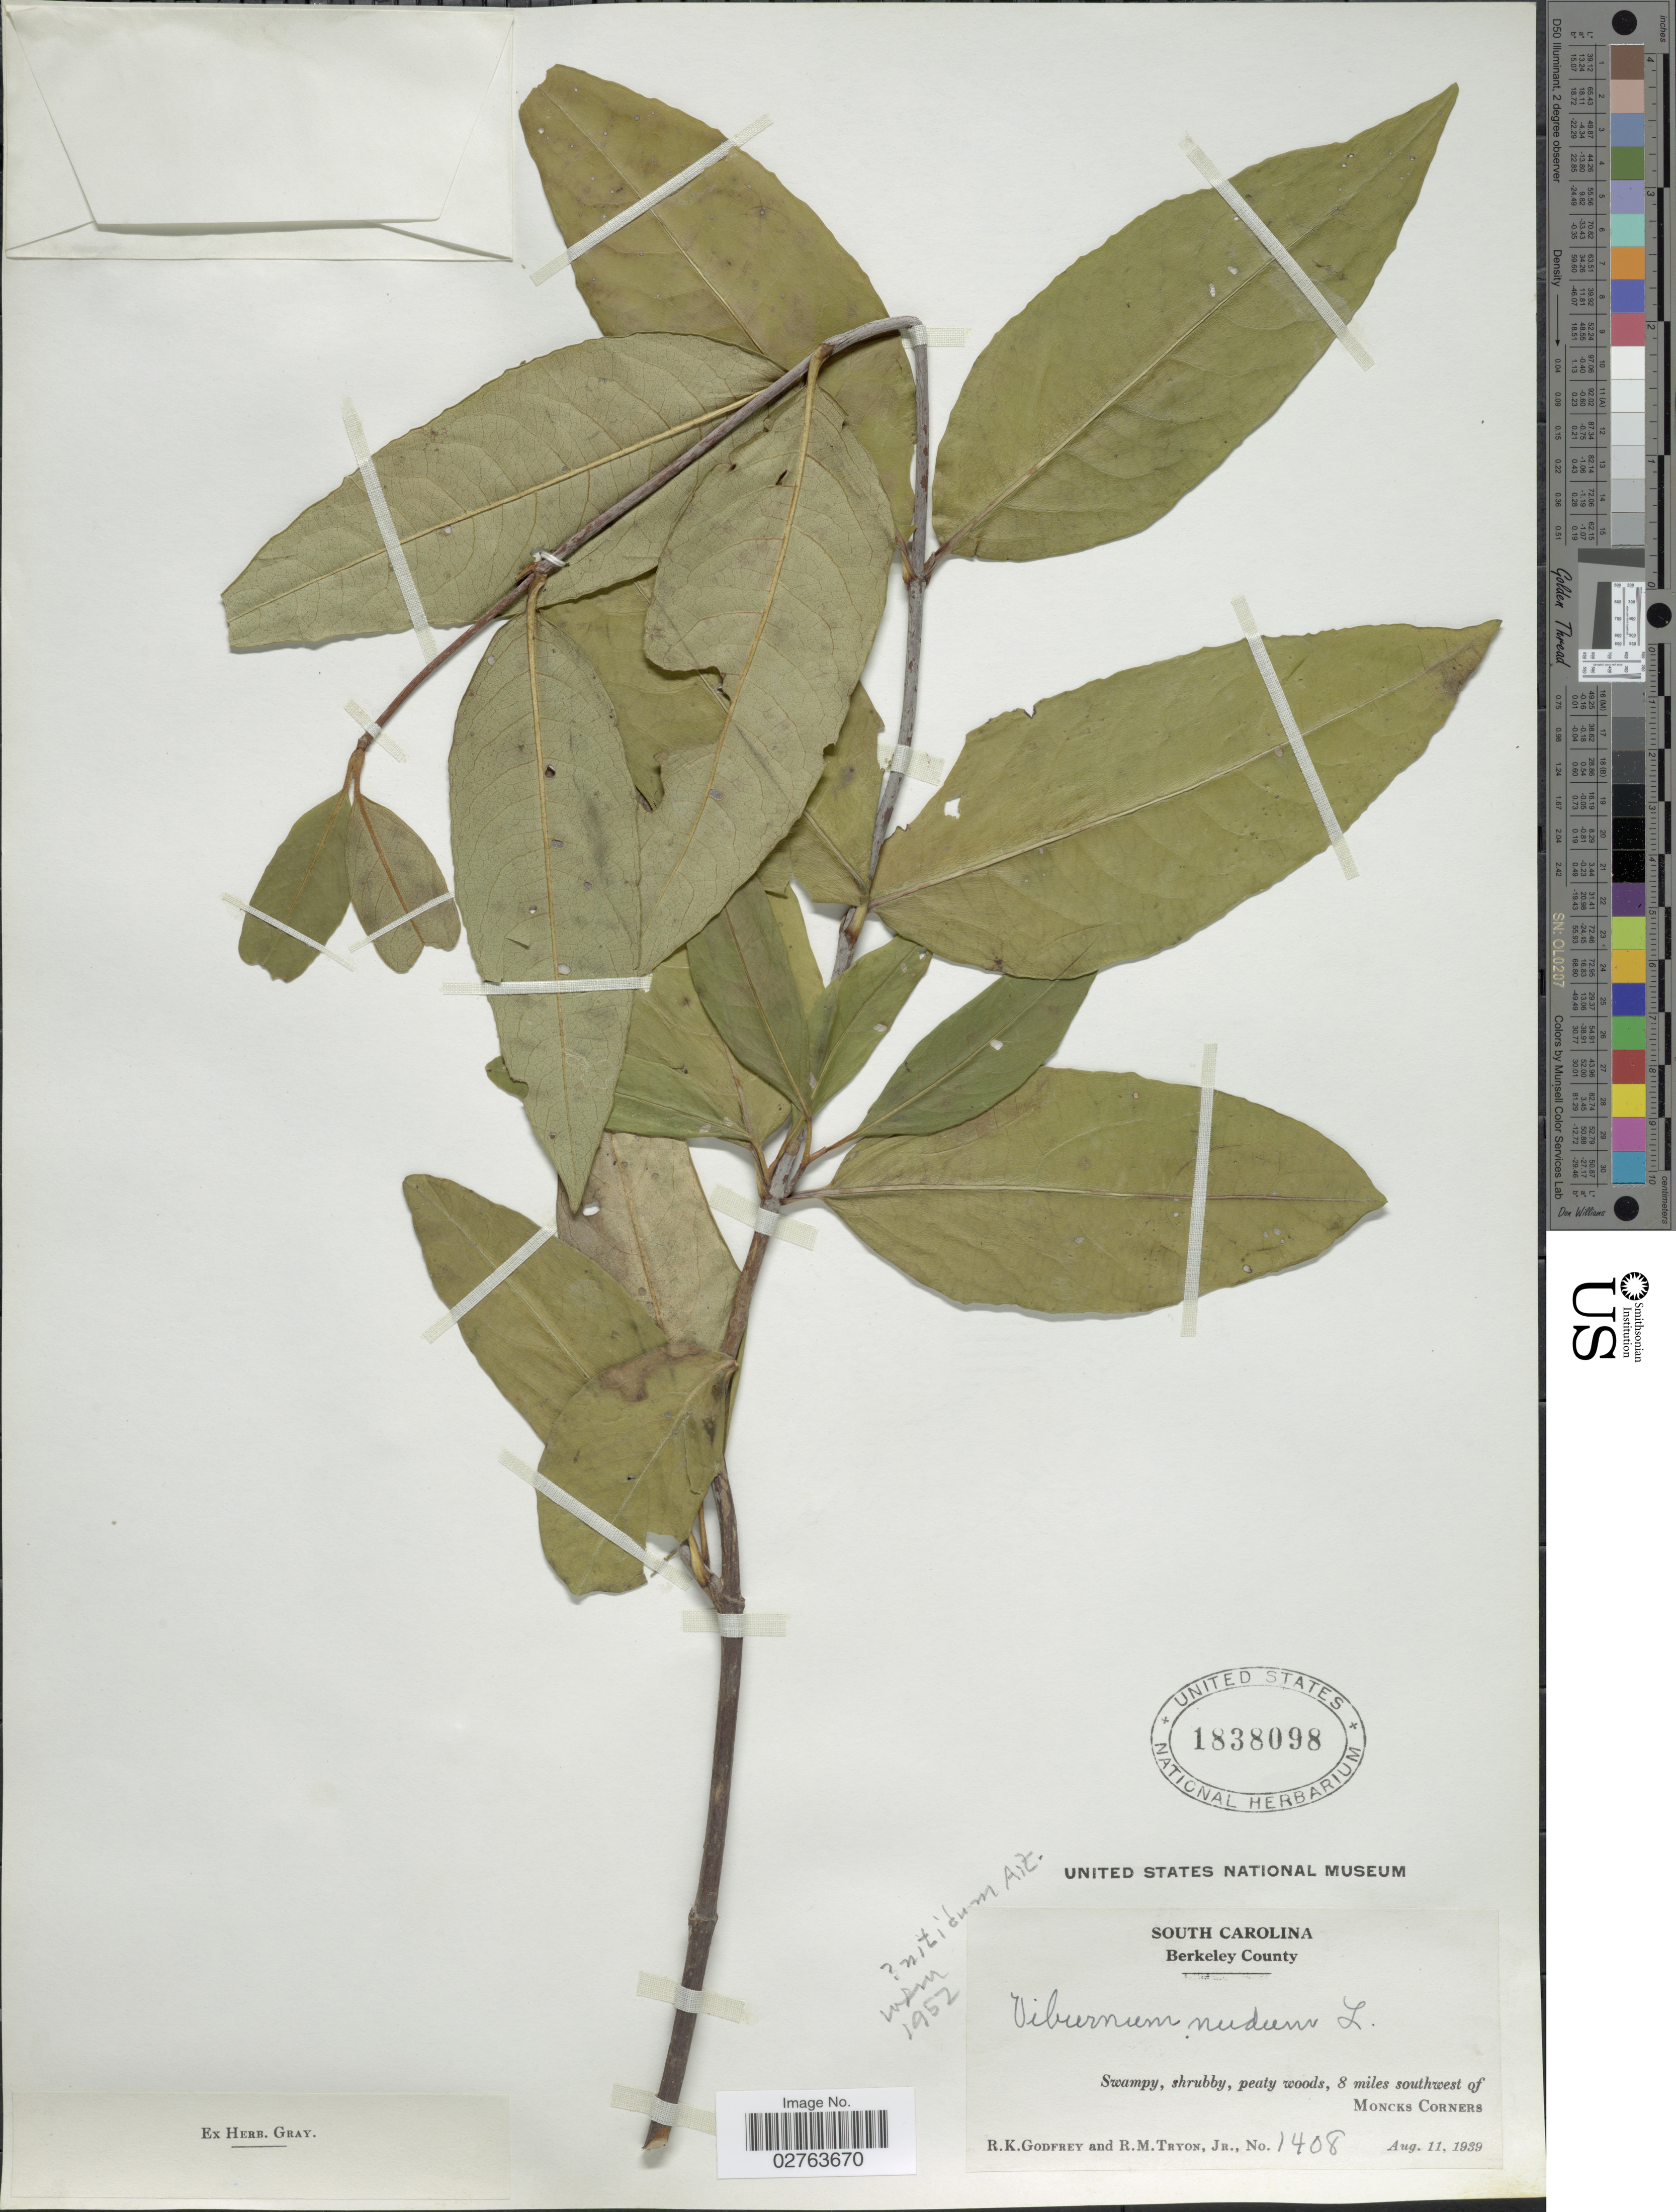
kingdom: Plantae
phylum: Tracheophyta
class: Magnoliopsida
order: Dipsacales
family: Viburnaceae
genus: Viburnum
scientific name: Viburnum nitidum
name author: Aiton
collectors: R. K. Godfrey & R. M. Tryon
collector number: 1408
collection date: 1939-08-11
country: United States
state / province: South Carolina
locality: Berkeley County. 8 miles southwest of Moncks Corners.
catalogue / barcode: US 1838098